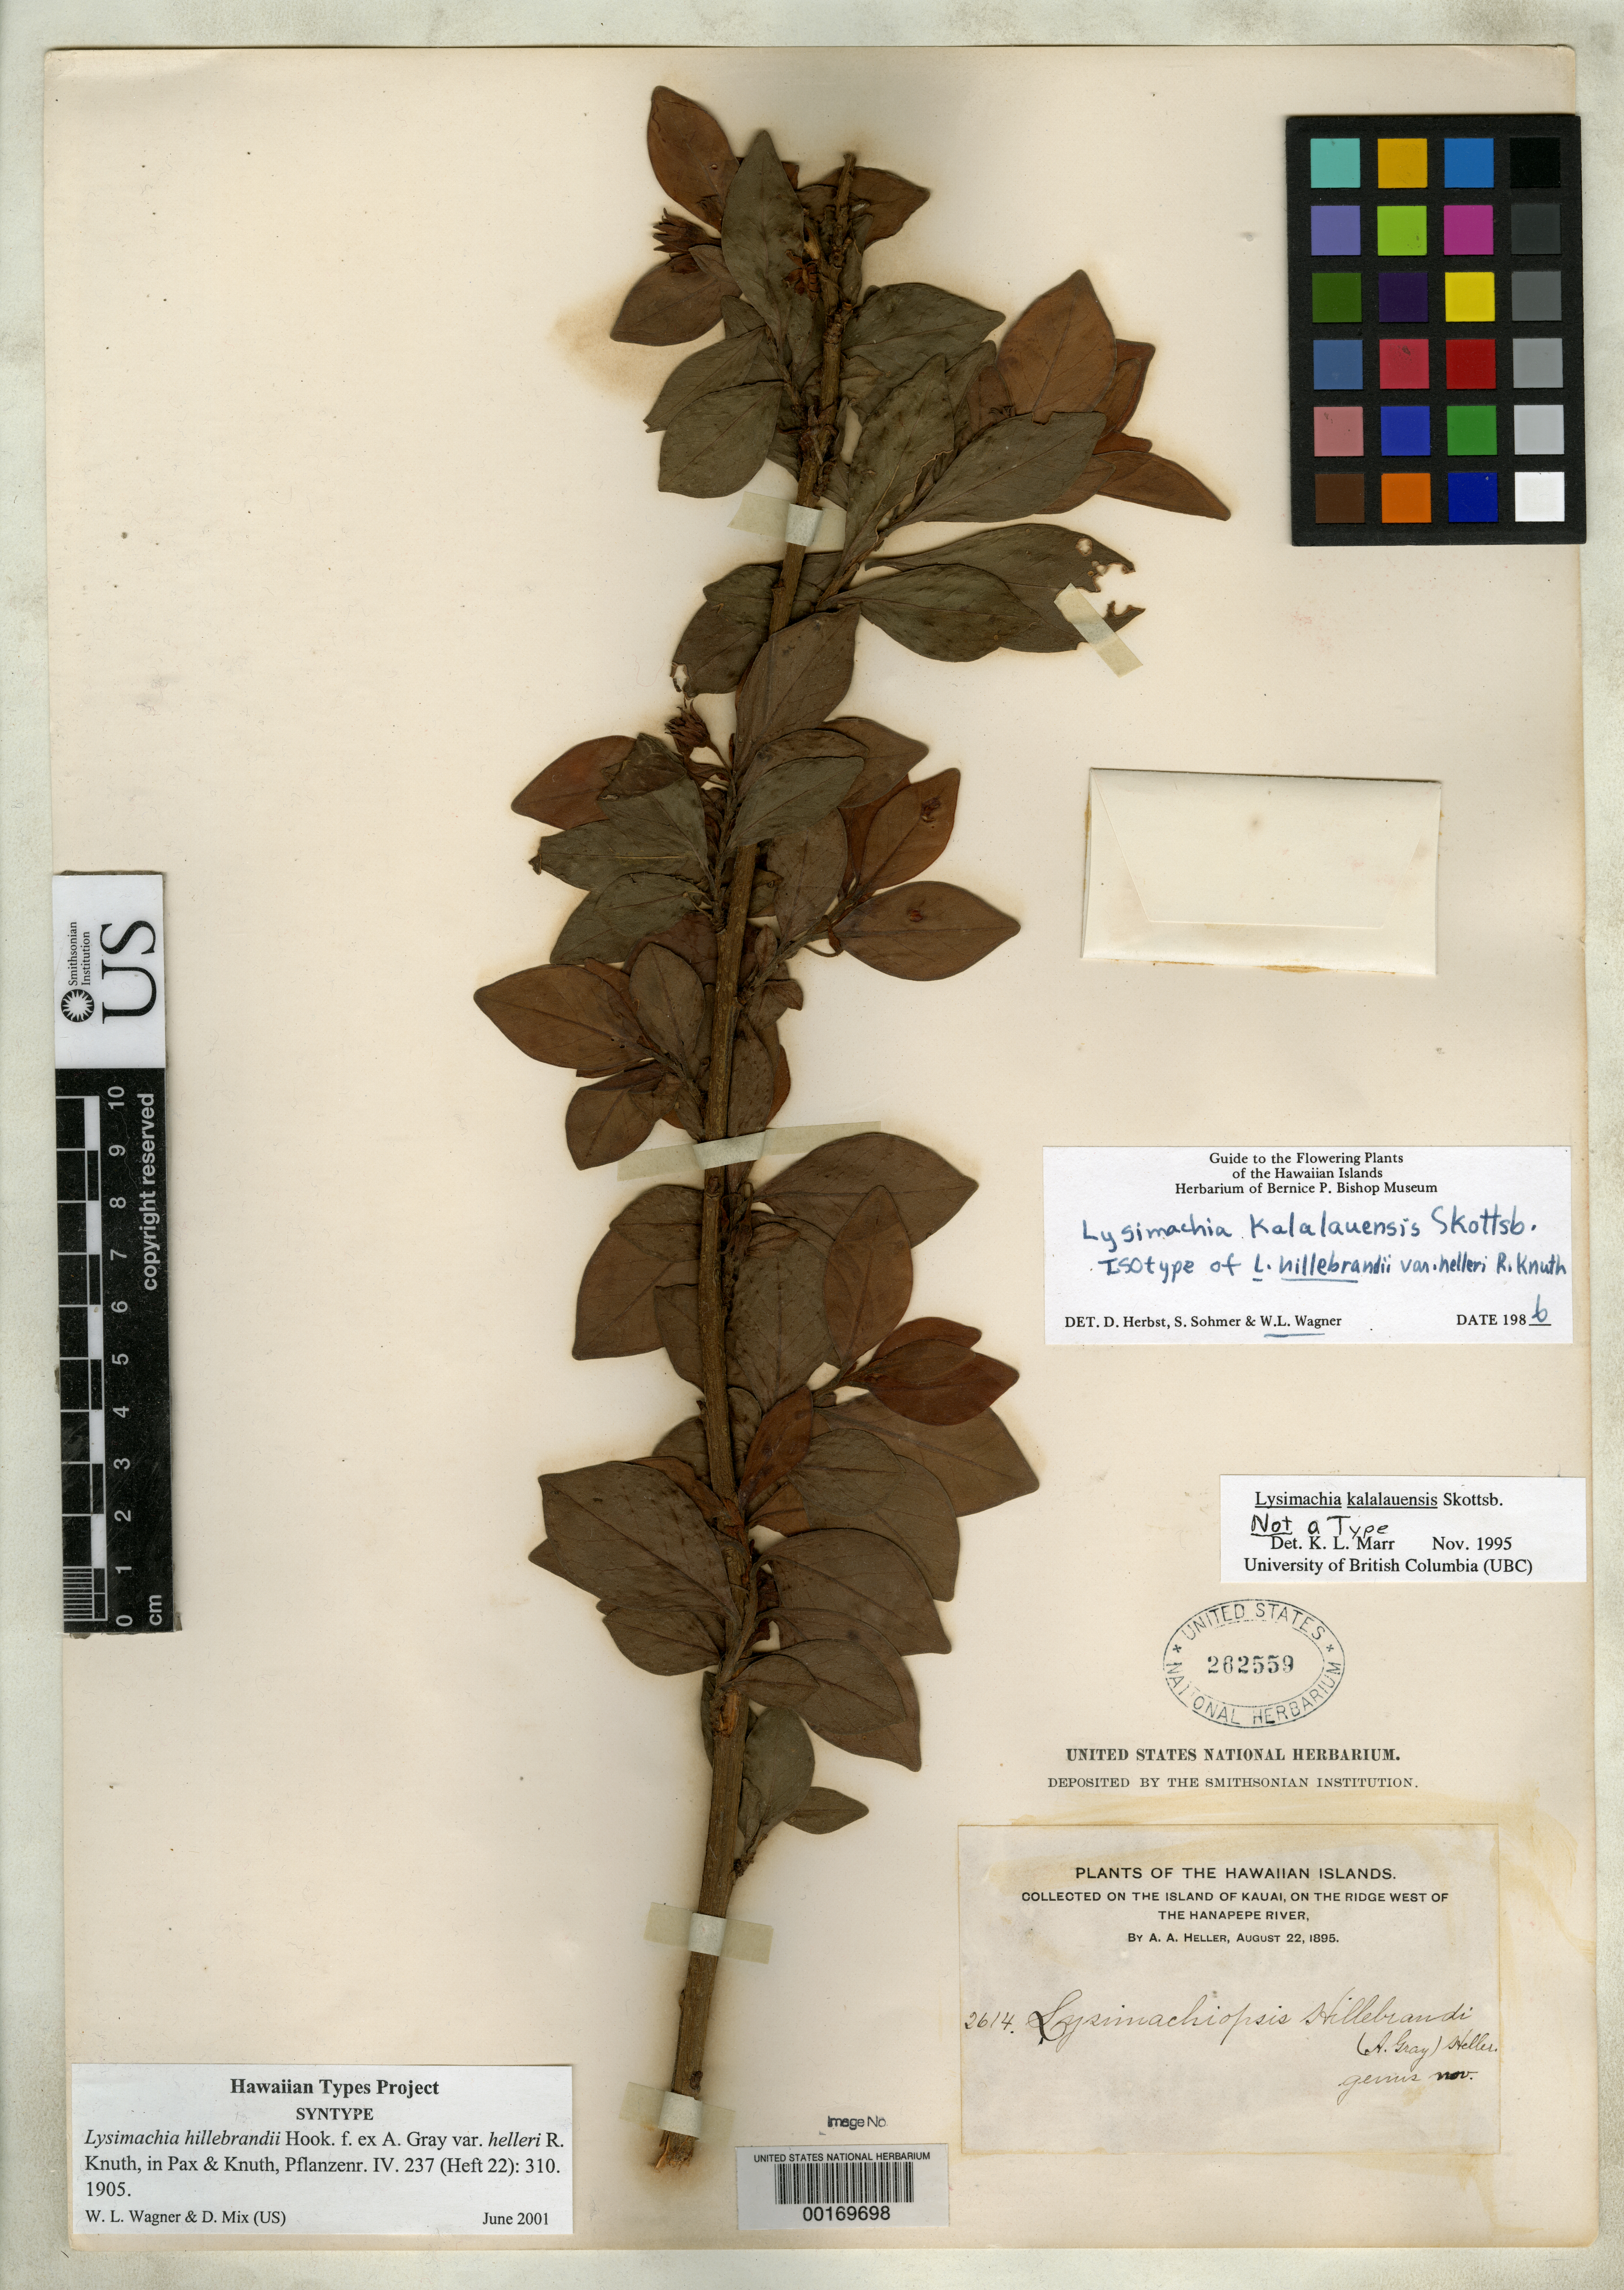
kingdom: Plantae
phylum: Tracheophyta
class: Magnoliopsida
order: Ericales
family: Primulaceae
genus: Lysimachia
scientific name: Lysimachia hillebrandii var. helleri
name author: R. Knuth in Pax & R. Knuth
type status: Syntype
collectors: A. A. Heller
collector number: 2614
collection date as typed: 22 Aug 1895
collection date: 1895-08-22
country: United States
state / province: Hawaii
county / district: Kauai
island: Kaua'i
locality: Ridge W of Hanapepe River.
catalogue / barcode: US 262559